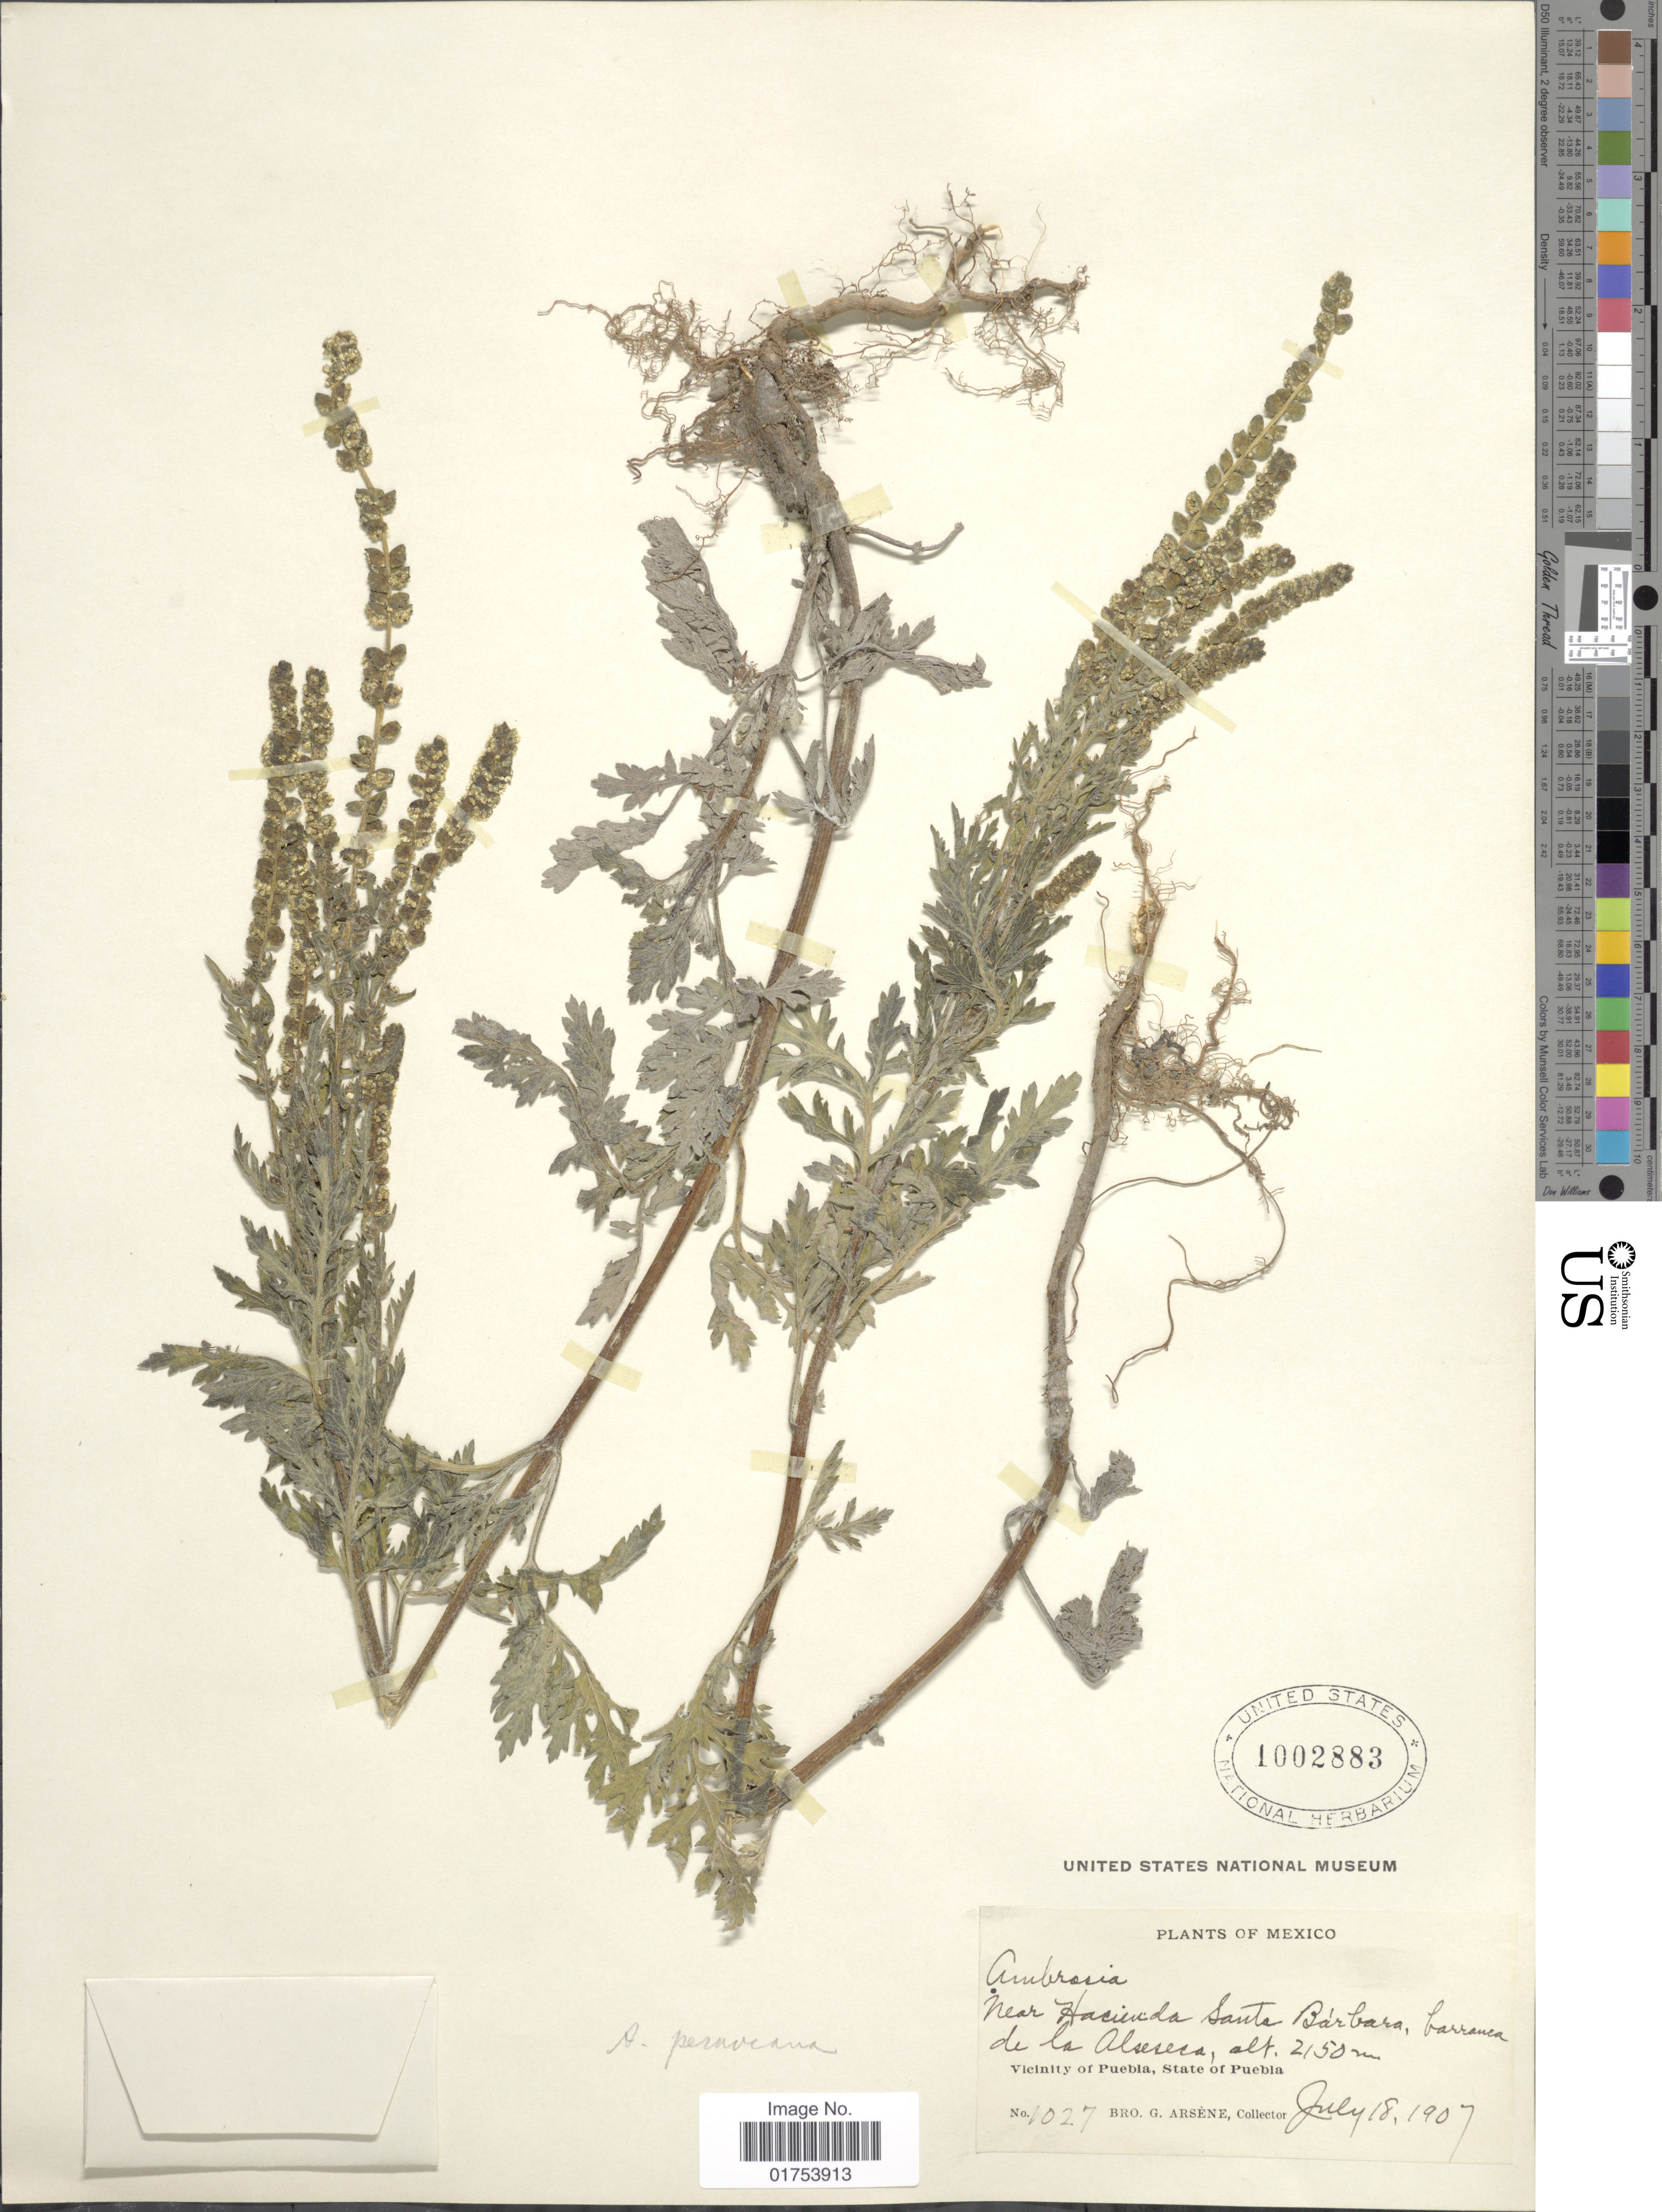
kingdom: Plantae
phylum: Tracheophyta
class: Magnoliopsida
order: Asterales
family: Asteraceae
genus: Ambrosia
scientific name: Ambrosia peruviana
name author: Willd.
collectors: Bro. G. Arsène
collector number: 1027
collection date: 1907-07-18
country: Mexico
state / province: Puebla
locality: Near Hacienda Santa Barbara, barranca de la Alseseca, Vicinity of Puebla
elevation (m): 2150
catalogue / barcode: US 1002883